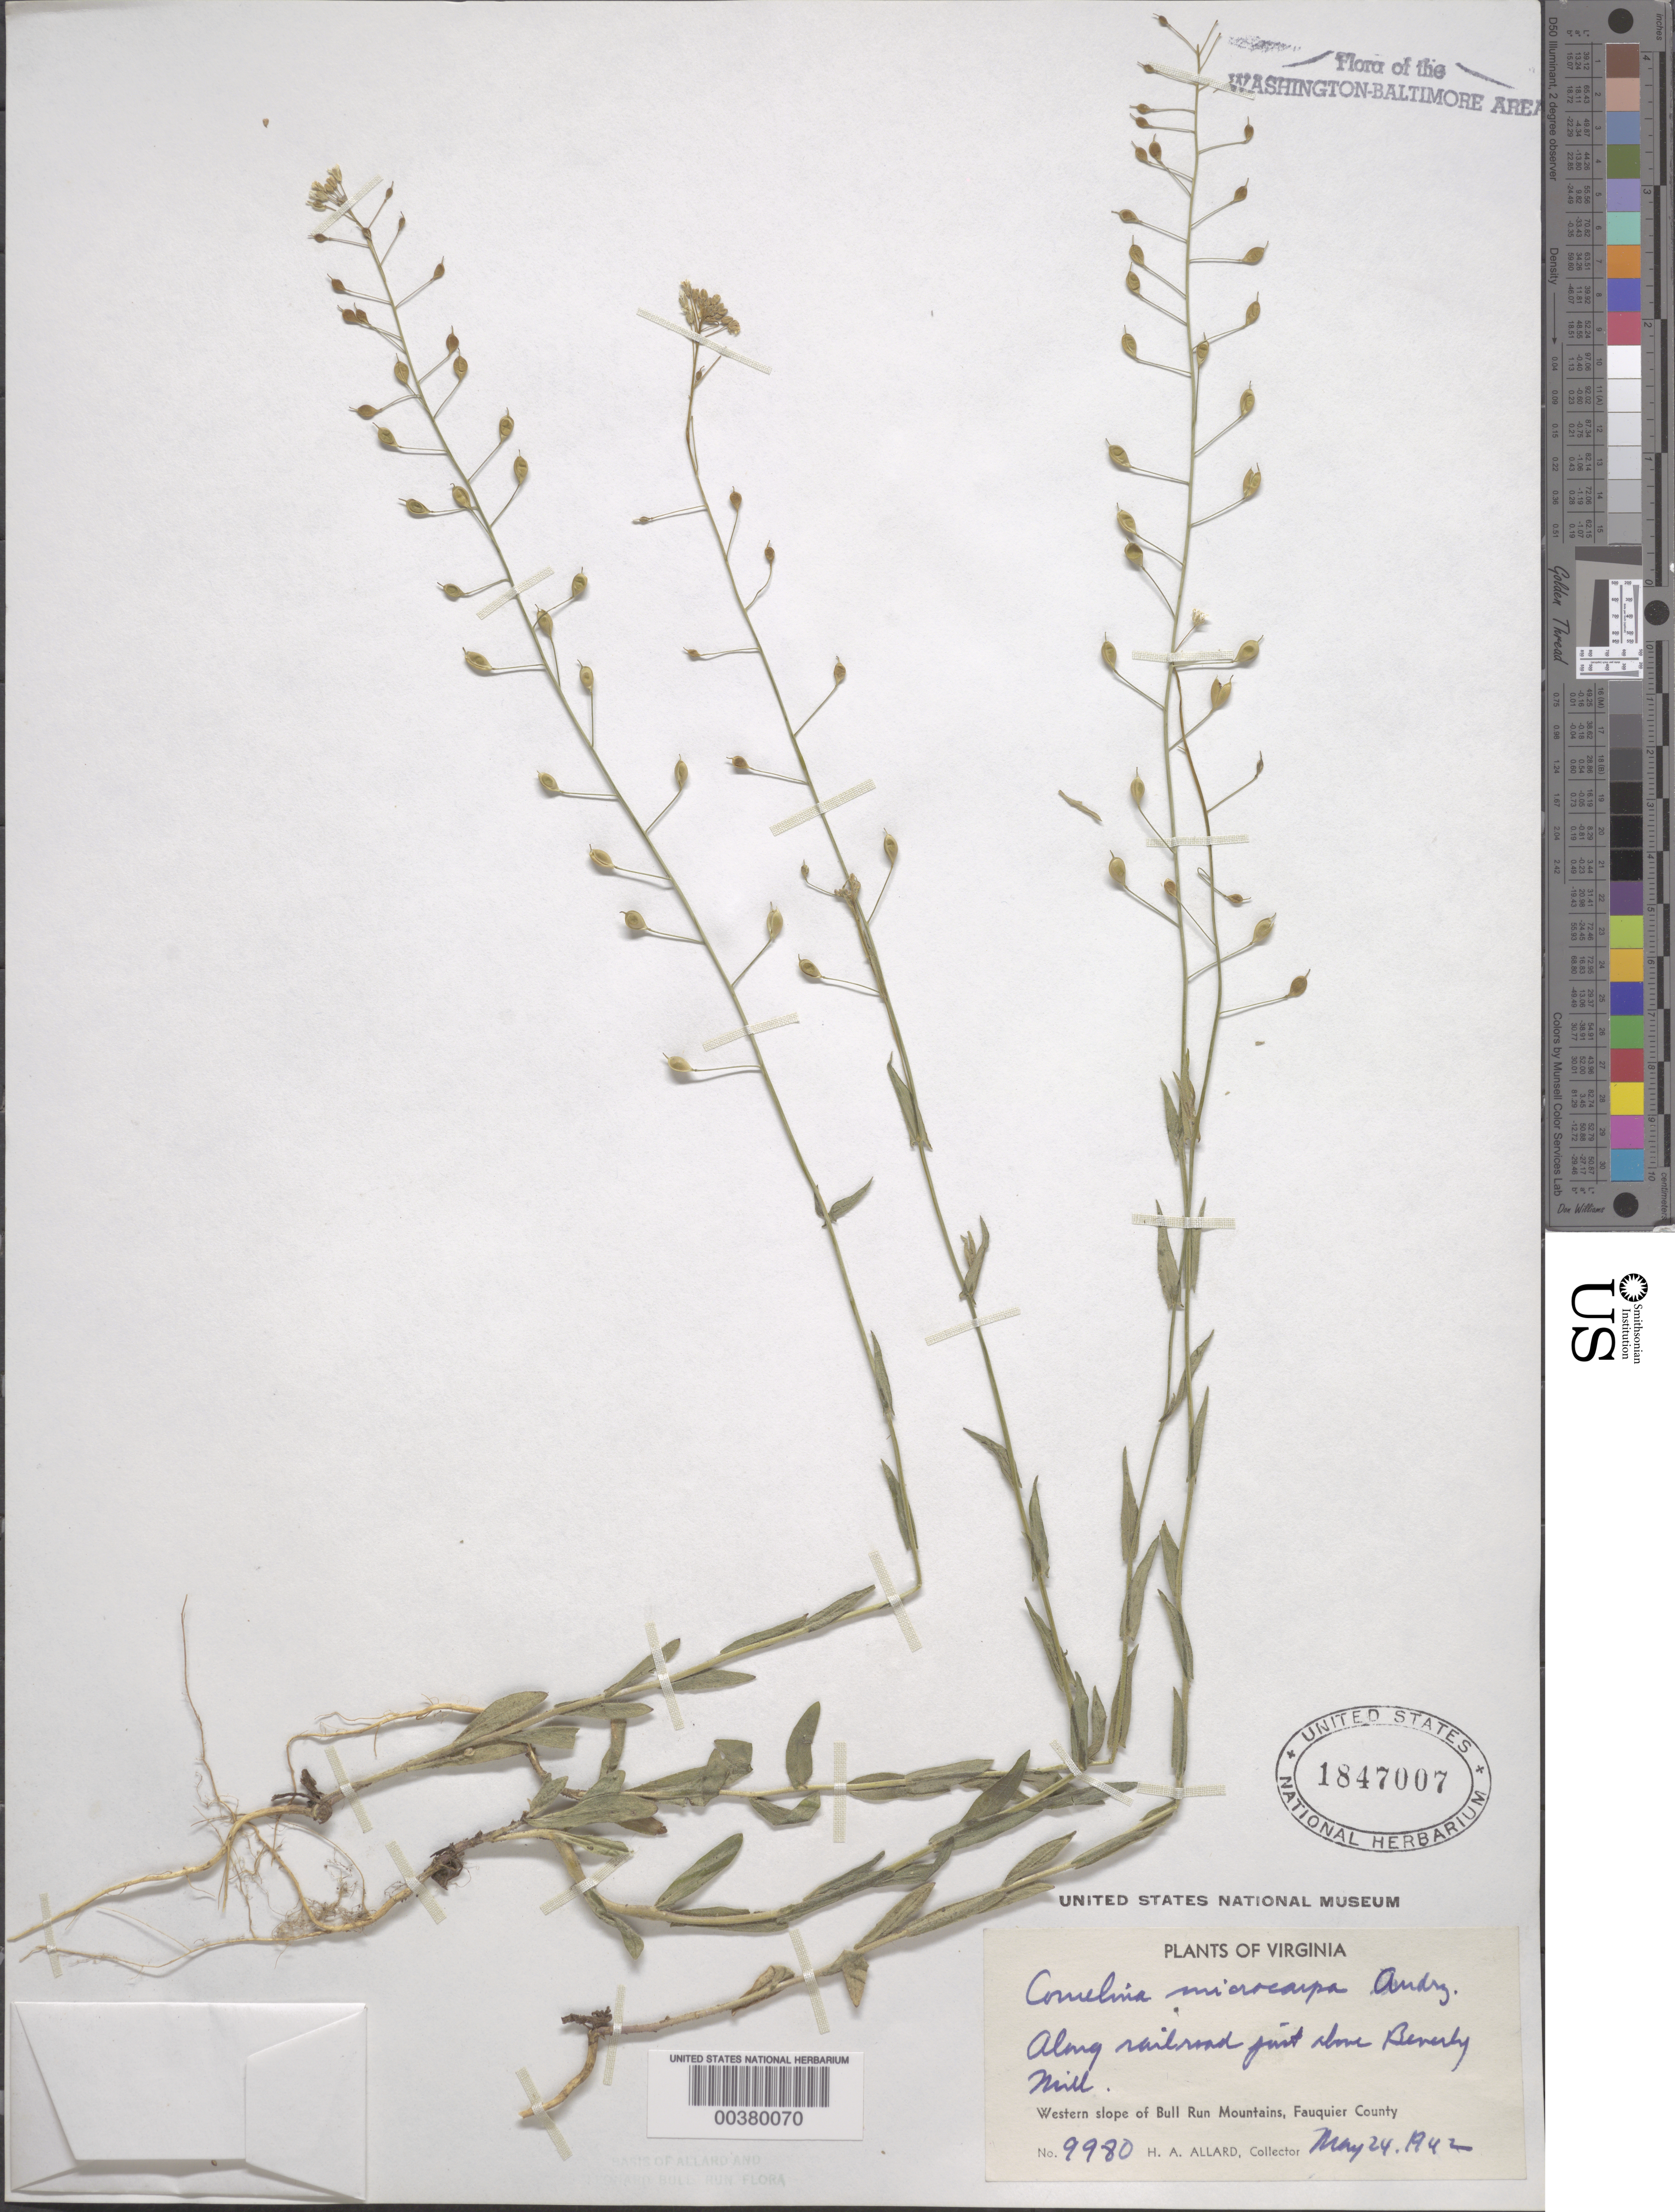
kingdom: Plantae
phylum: Tracheophyta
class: Magnoliopsida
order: Brassicales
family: Brassicaceae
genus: Camelina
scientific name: Camelina microcarpa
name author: DC.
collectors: H. A. Allard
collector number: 9980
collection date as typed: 24 May 1942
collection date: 1942-05-24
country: United States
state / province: Virginia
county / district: Fauquier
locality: Above Beverley Mill, Railroad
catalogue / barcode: US 1847007